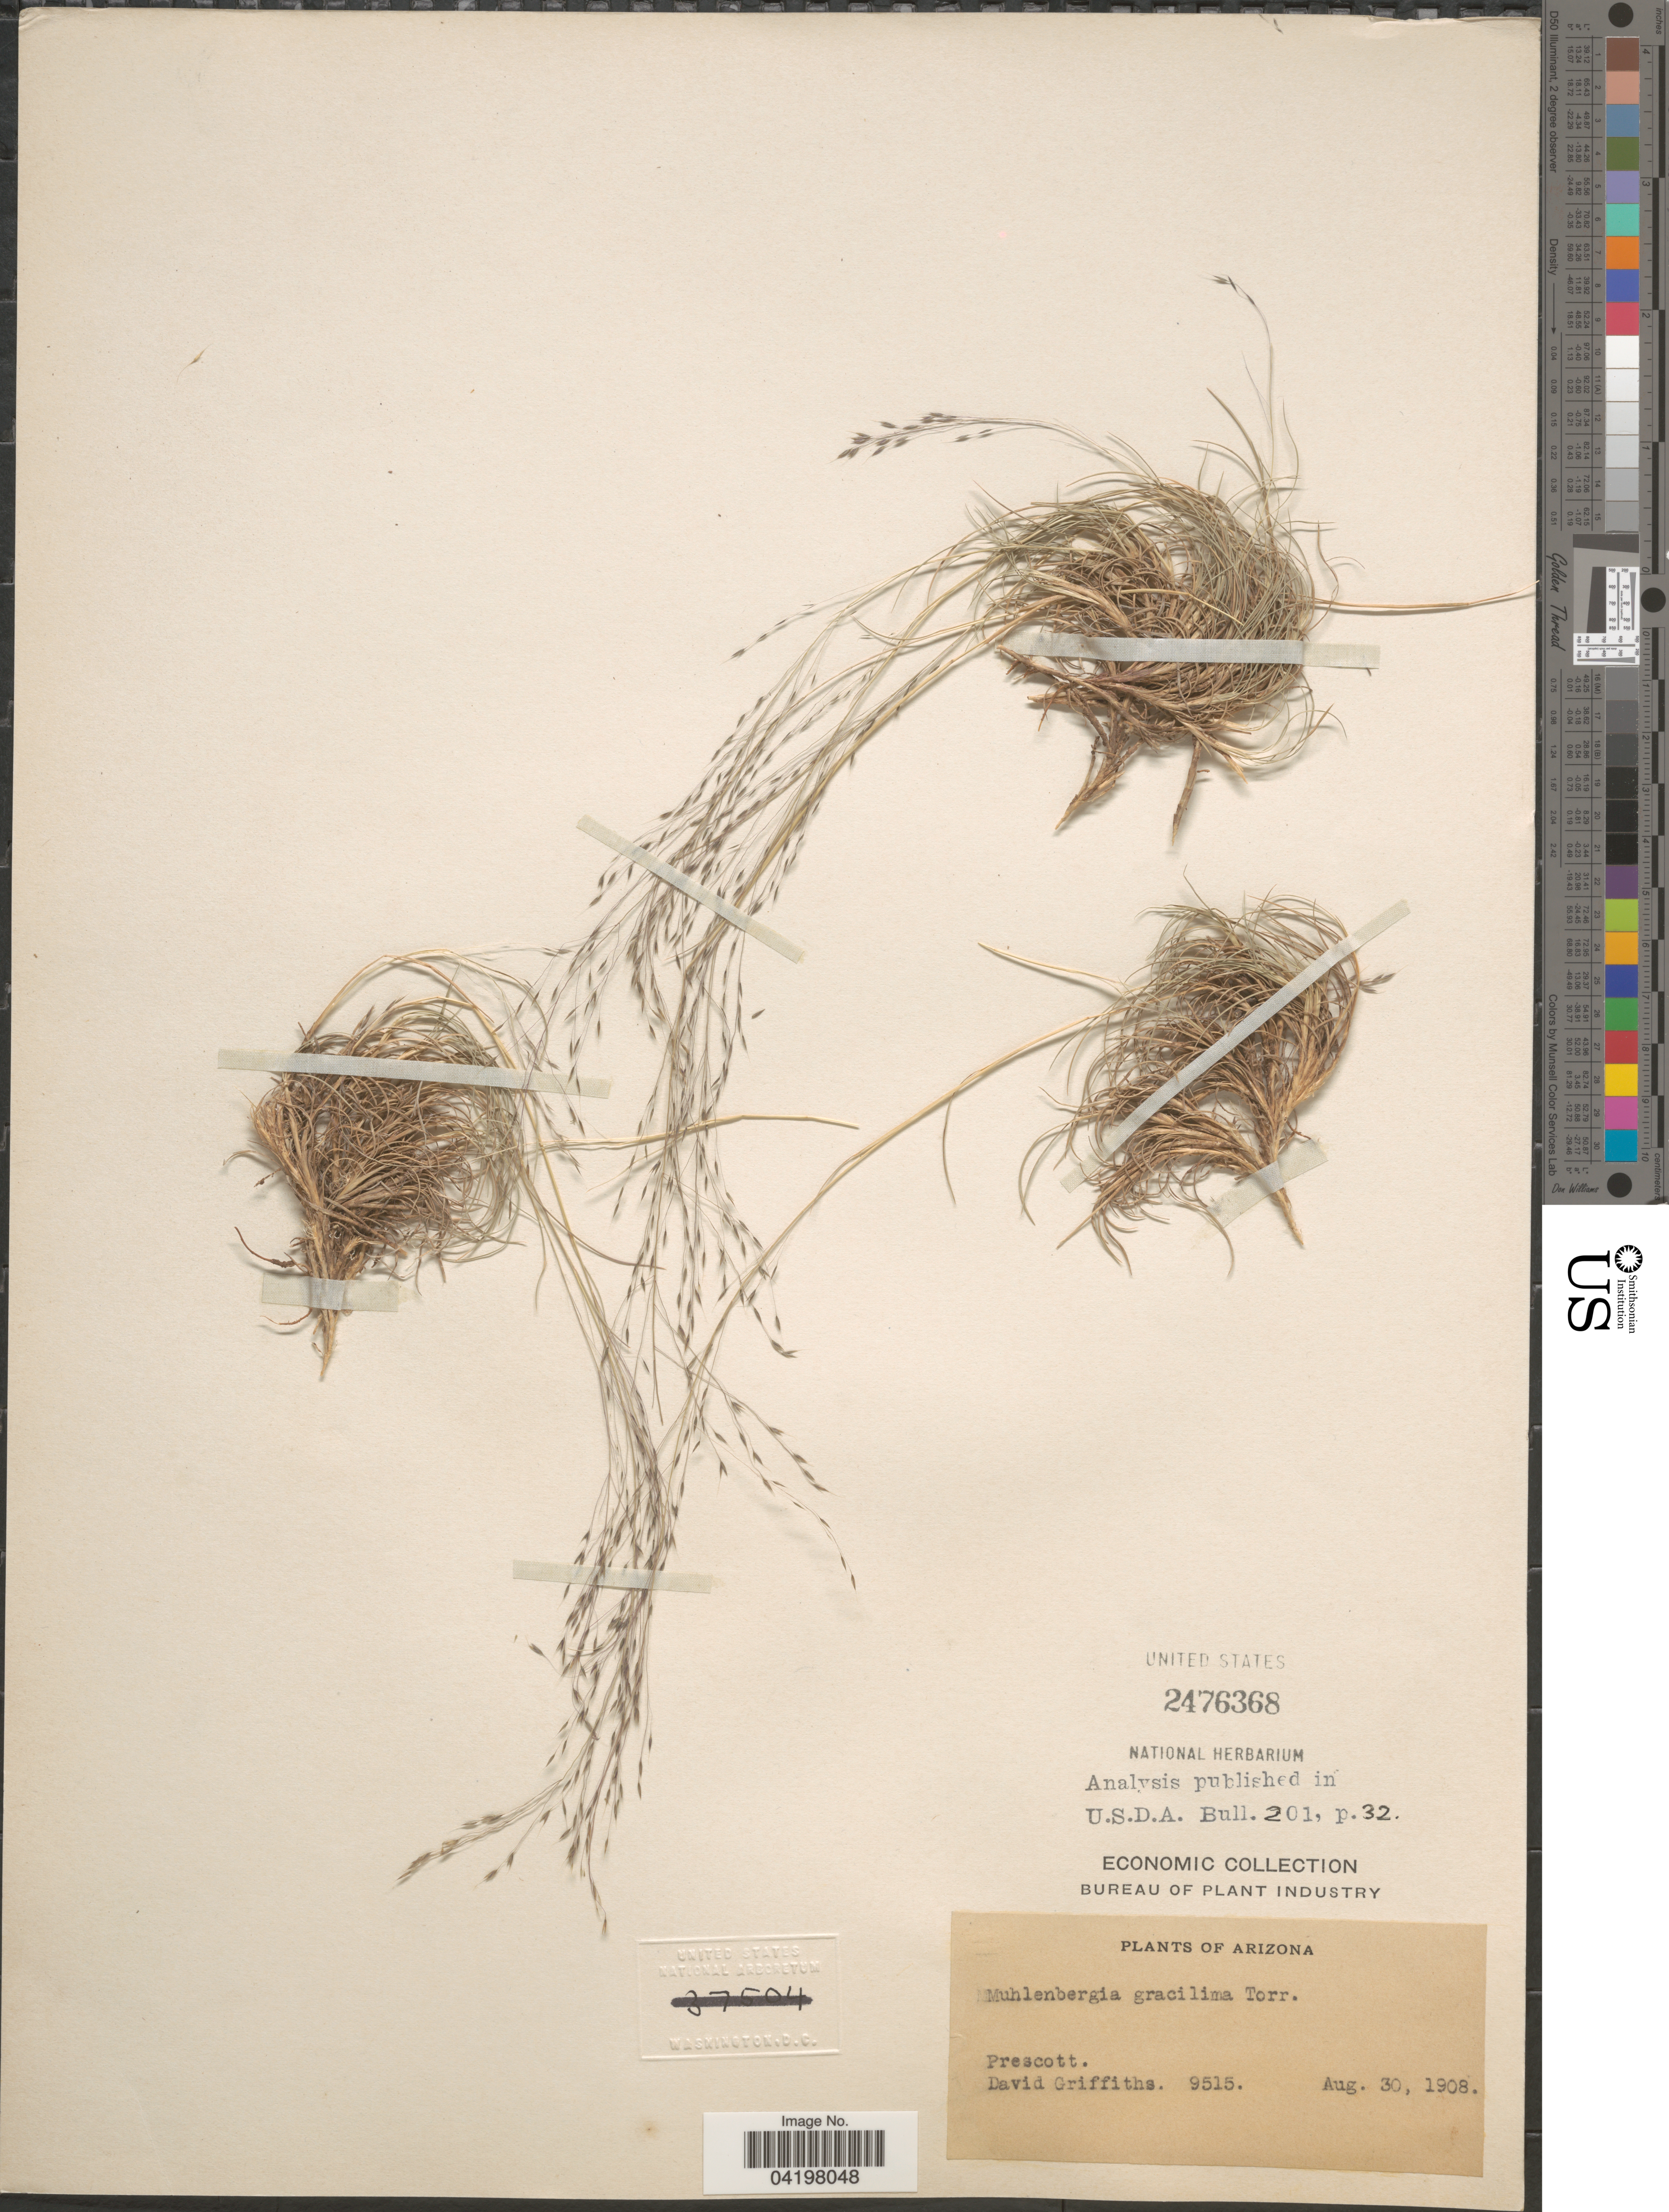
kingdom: Plantae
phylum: Tracheophyta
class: Liliopsida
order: Poales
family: Poaceae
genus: Muhlenbergia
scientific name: Muhlenbergia torreyi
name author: (Kunth) Hitchc. ex Bush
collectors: D. Griffiths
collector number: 9515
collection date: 1908-08-30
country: United States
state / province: Arizona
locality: Prescott.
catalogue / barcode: US 2476368